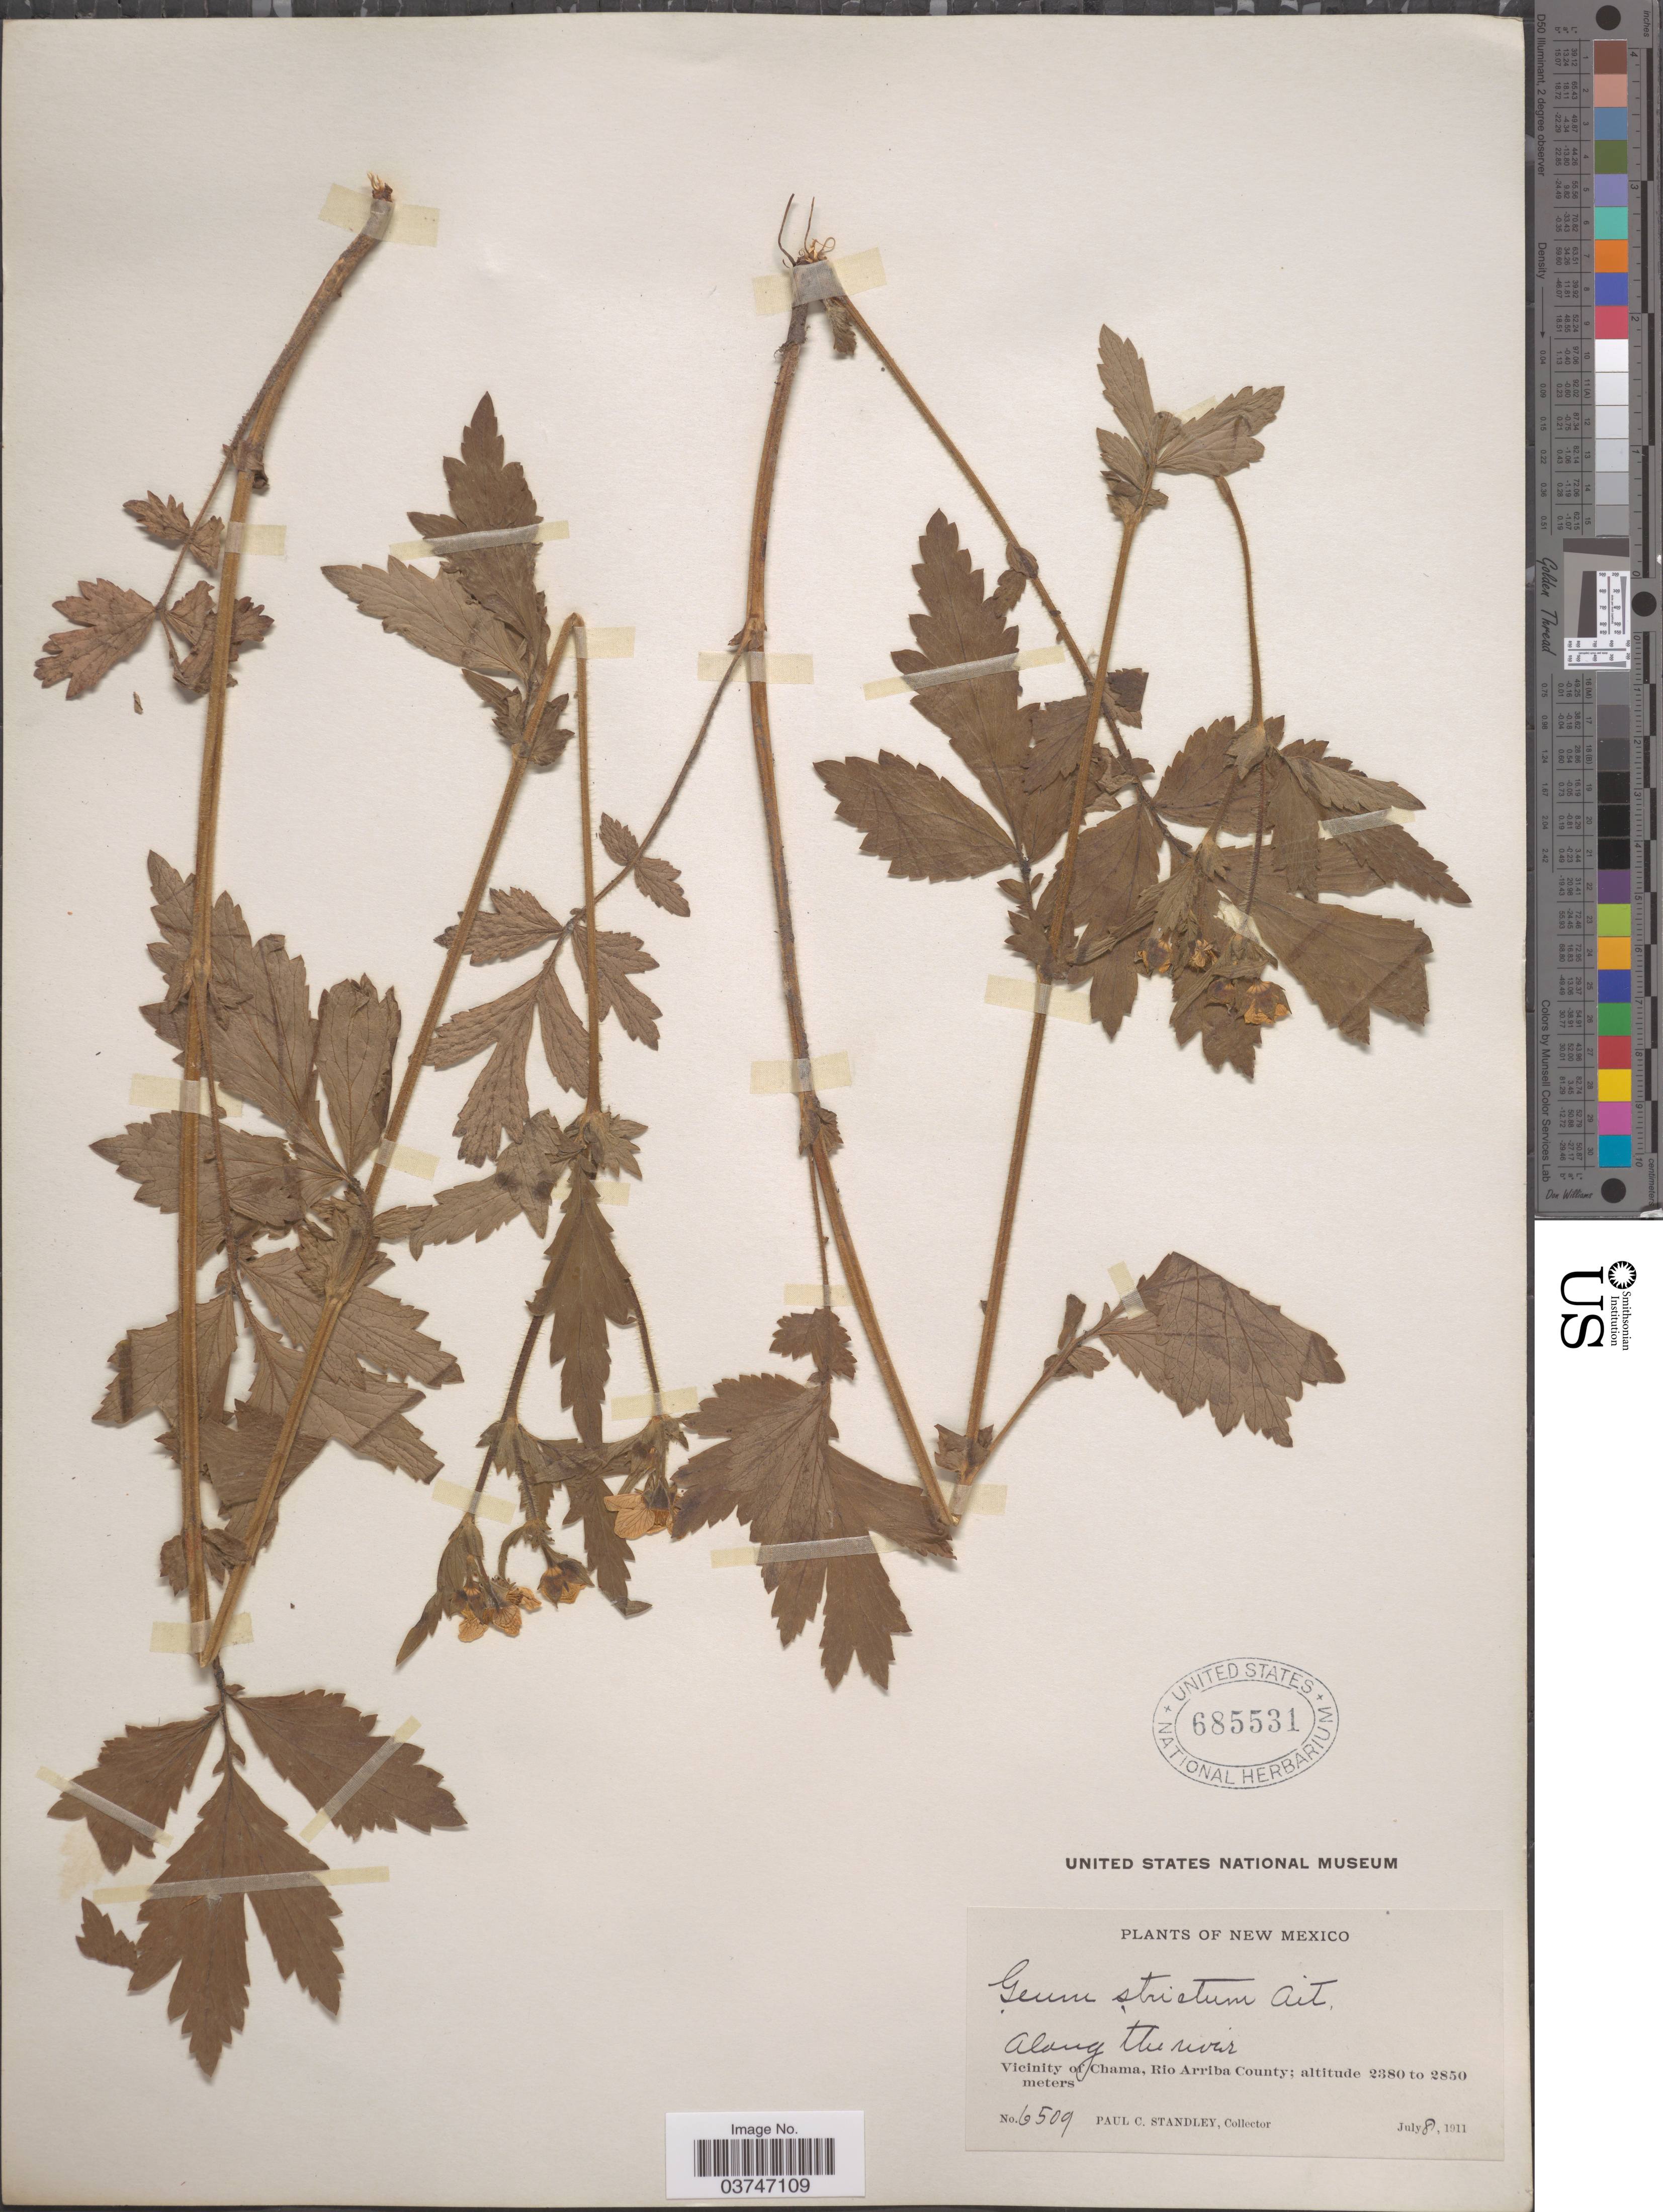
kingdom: Plantae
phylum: Tracheophyta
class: Magnoliopsida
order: Rosales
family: Rosaceae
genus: Geum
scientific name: Geum aleppicum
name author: Jacq.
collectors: P. C. Standley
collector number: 6509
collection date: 1911-07-08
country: United States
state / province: New Mexico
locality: Along the river. Vicinity of Chama, Rio Arriba County.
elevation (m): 2380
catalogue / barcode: US 685531